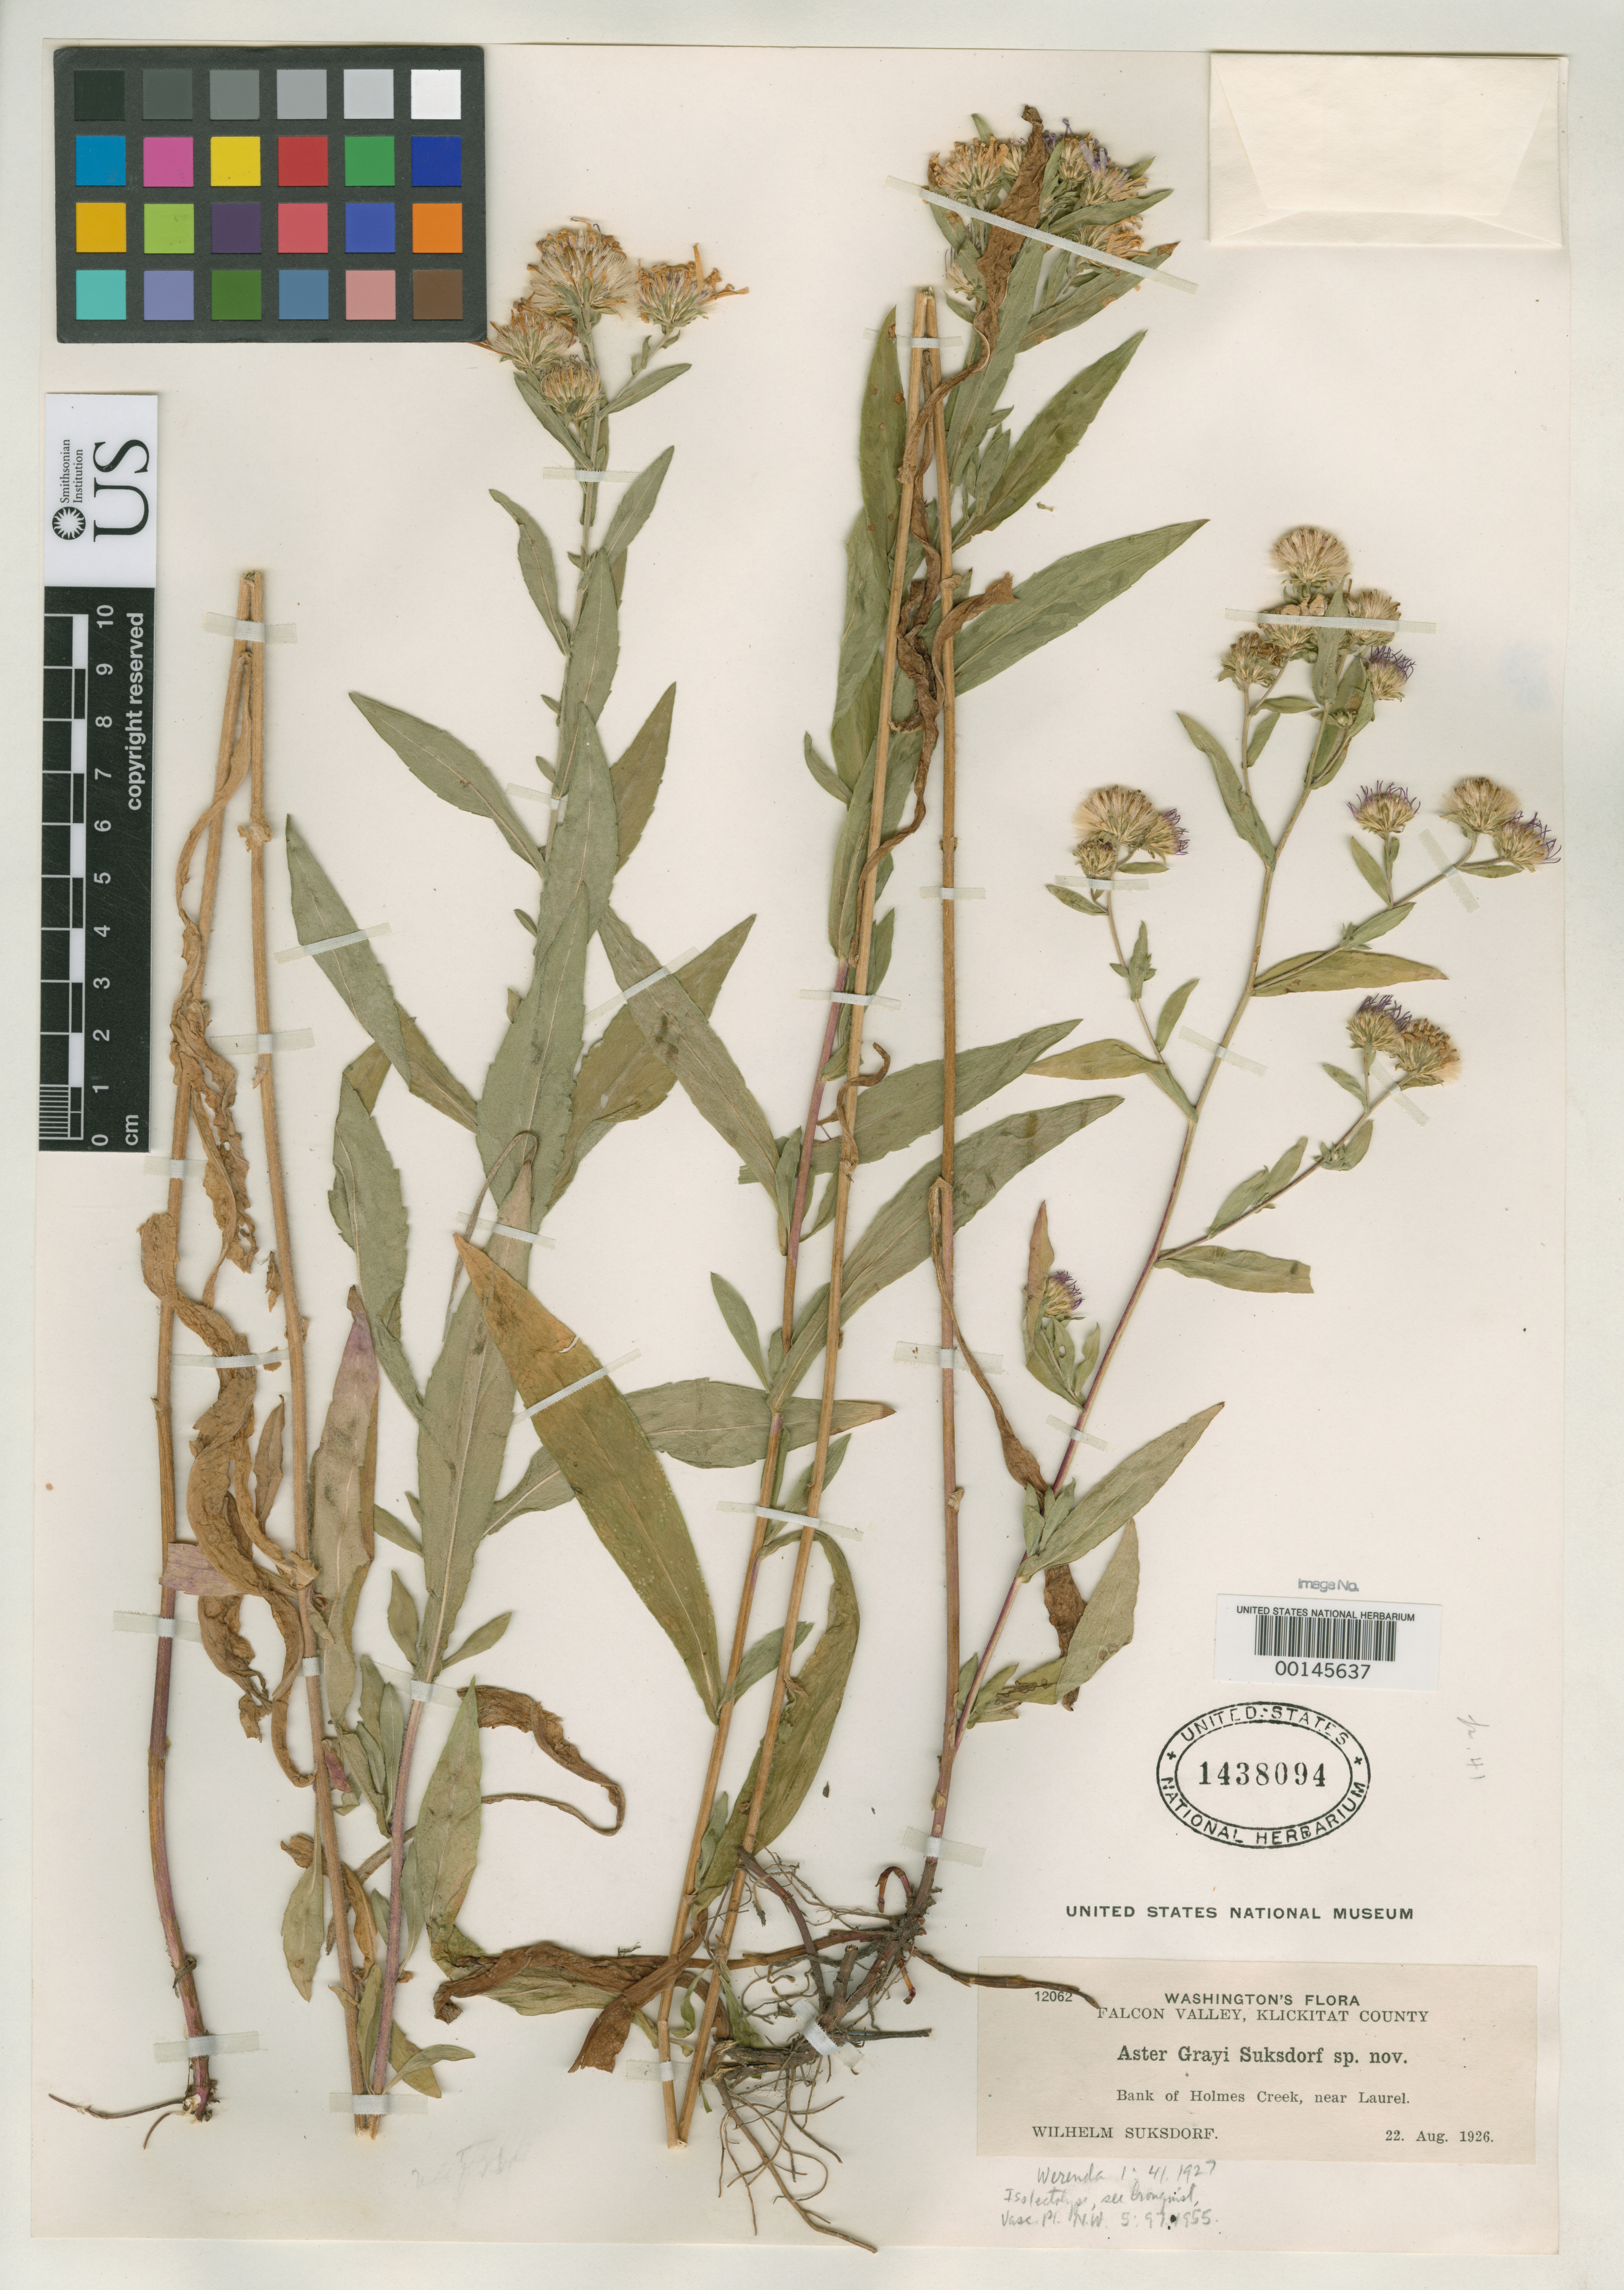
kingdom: Plantae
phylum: Tracheophyta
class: Magnoliopsida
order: Asterales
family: Asteraceae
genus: Aster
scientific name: Aster grayi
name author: Suksd.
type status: Isosyntype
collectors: W. N. Suksdorf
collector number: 12062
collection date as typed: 22 Aug 1926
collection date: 1926-08-22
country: United States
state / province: Washington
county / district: Klickitat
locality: Falcon Valley, Holmes Creek, Laurel.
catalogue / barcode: US 1438094